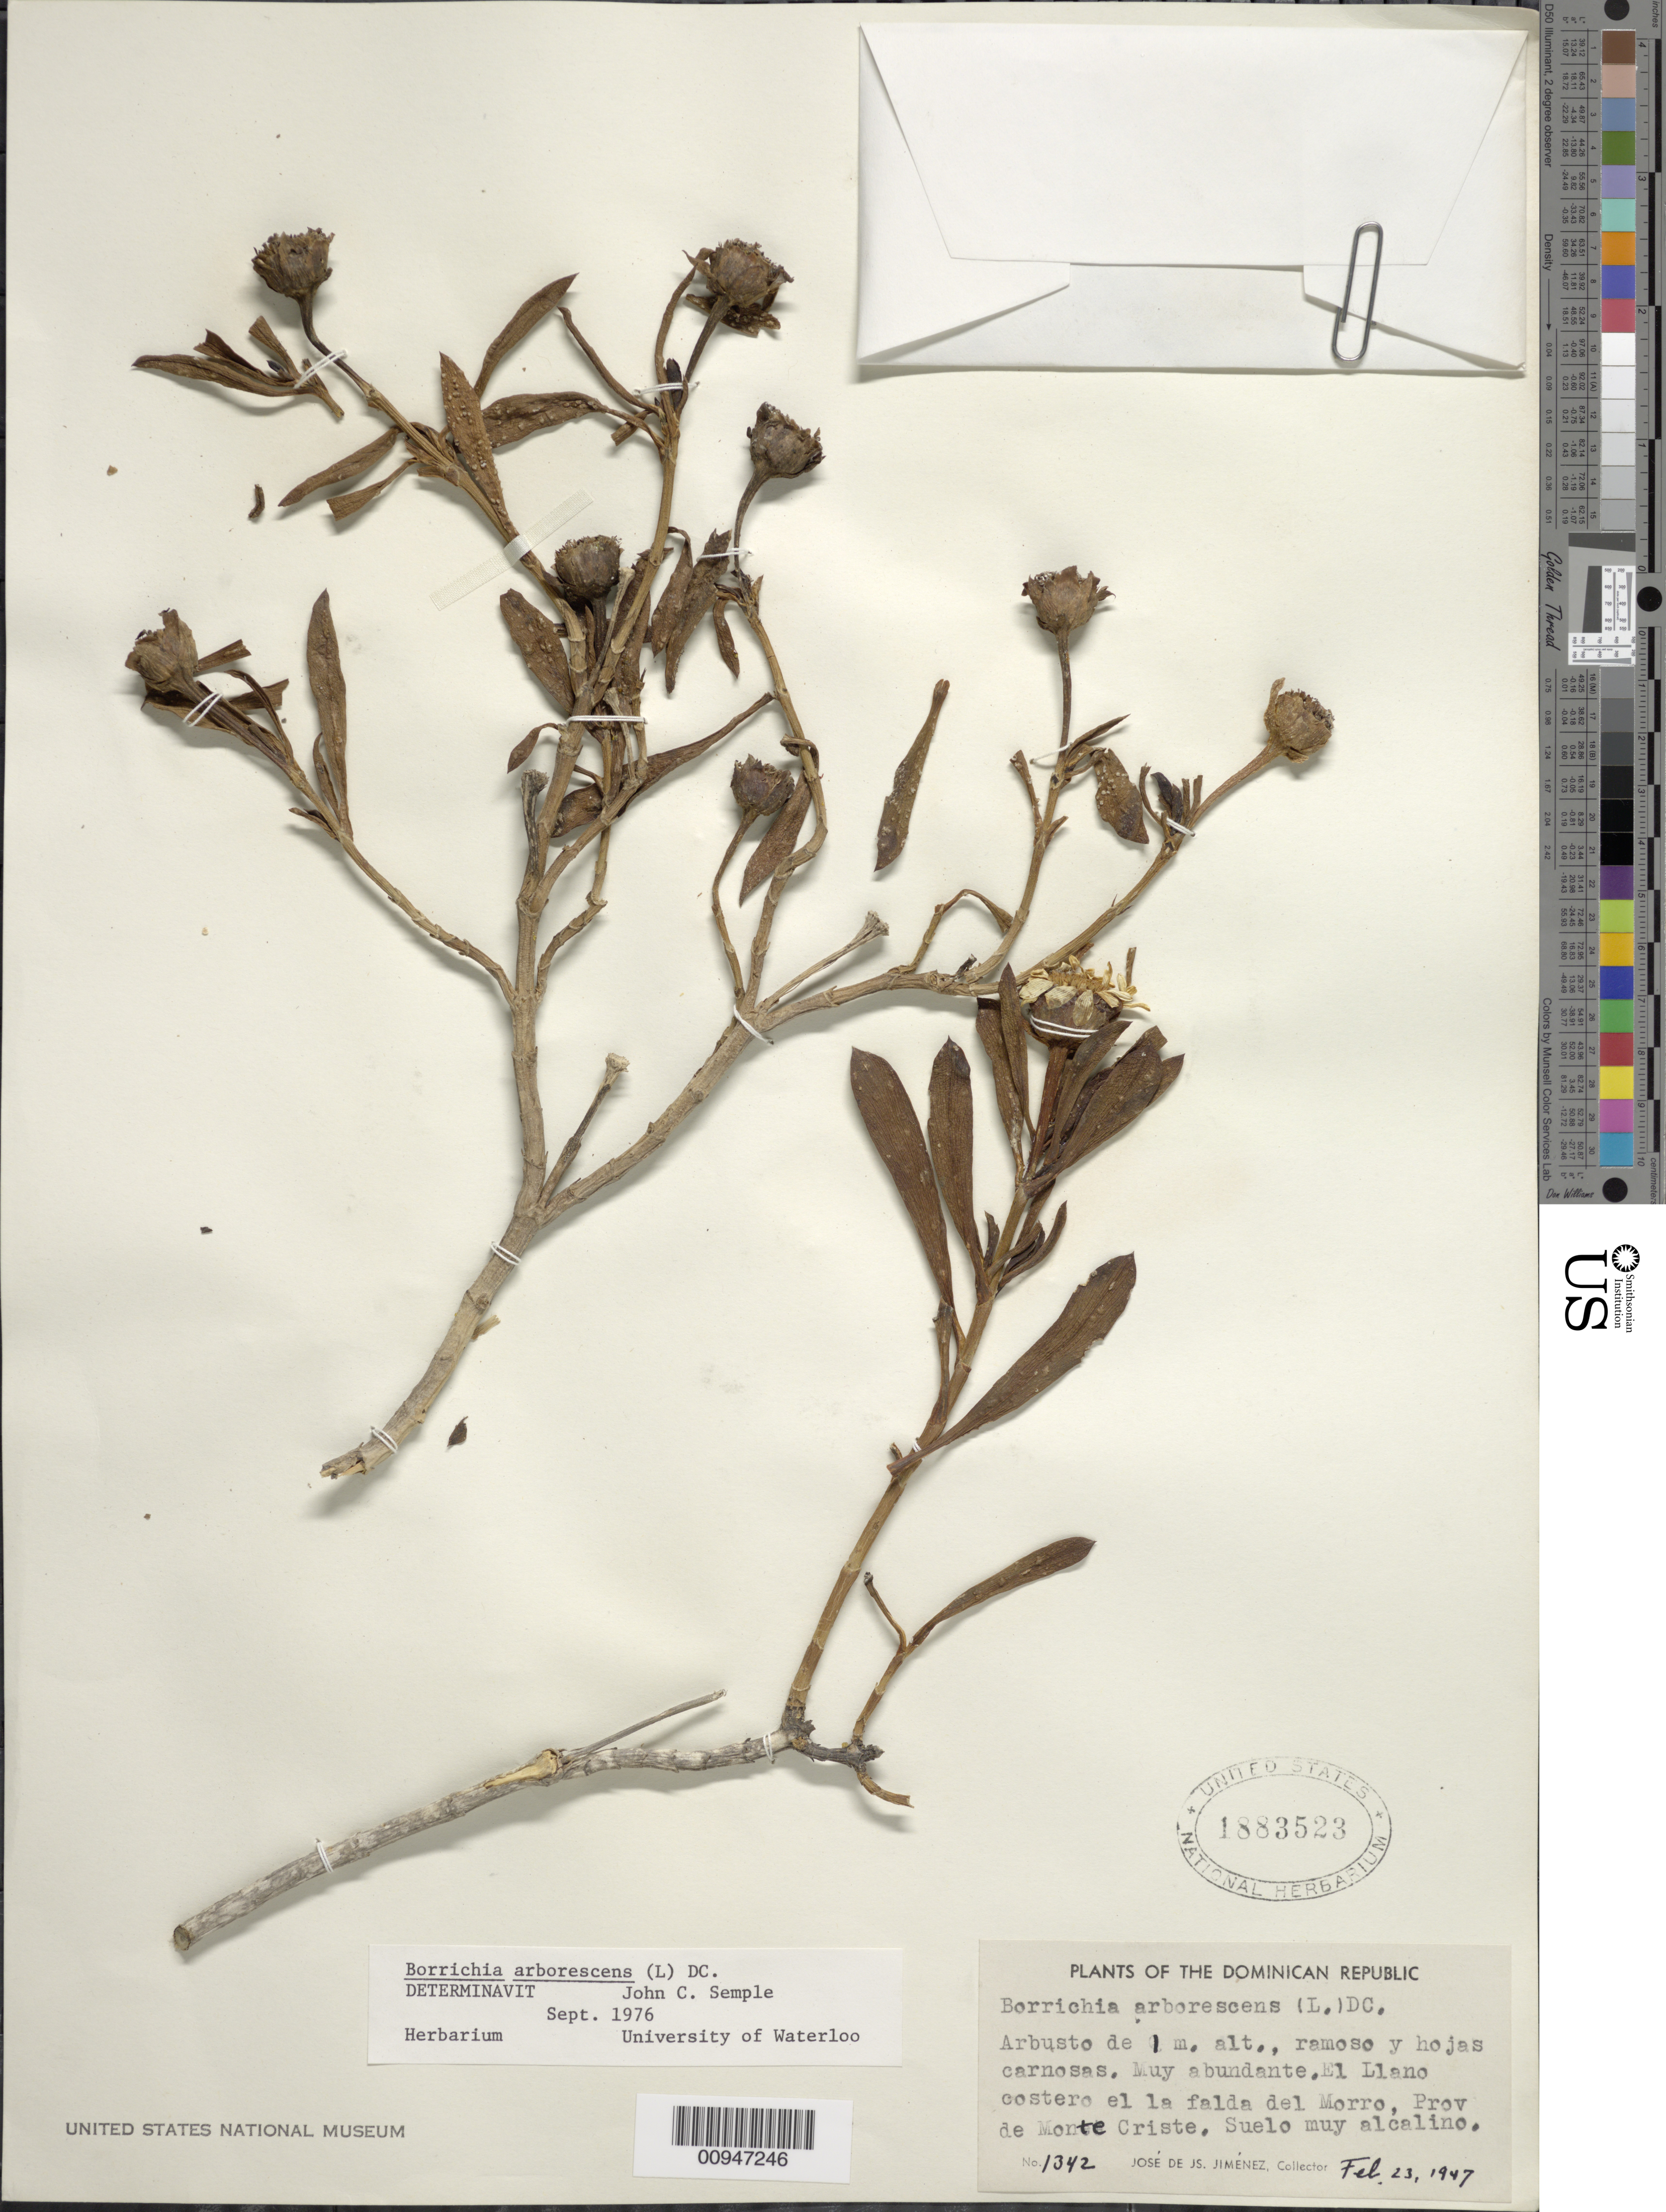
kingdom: Plantae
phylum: Tracheophyta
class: Magnoliopsida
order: Asterales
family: Asteraceae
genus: Borrichia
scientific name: Borrichia arborescens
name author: (L.) DC.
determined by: Semple, J. C.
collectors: J. J. Jiménez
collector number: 1342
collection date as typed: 23 Feb 1947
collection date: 1947-02-23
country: Dominican Republic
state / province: Monte Cristi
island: Hispaniola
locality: El Llano costero el la falda del Morro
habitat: Suelo muy alcalino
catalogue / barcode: US 1883523